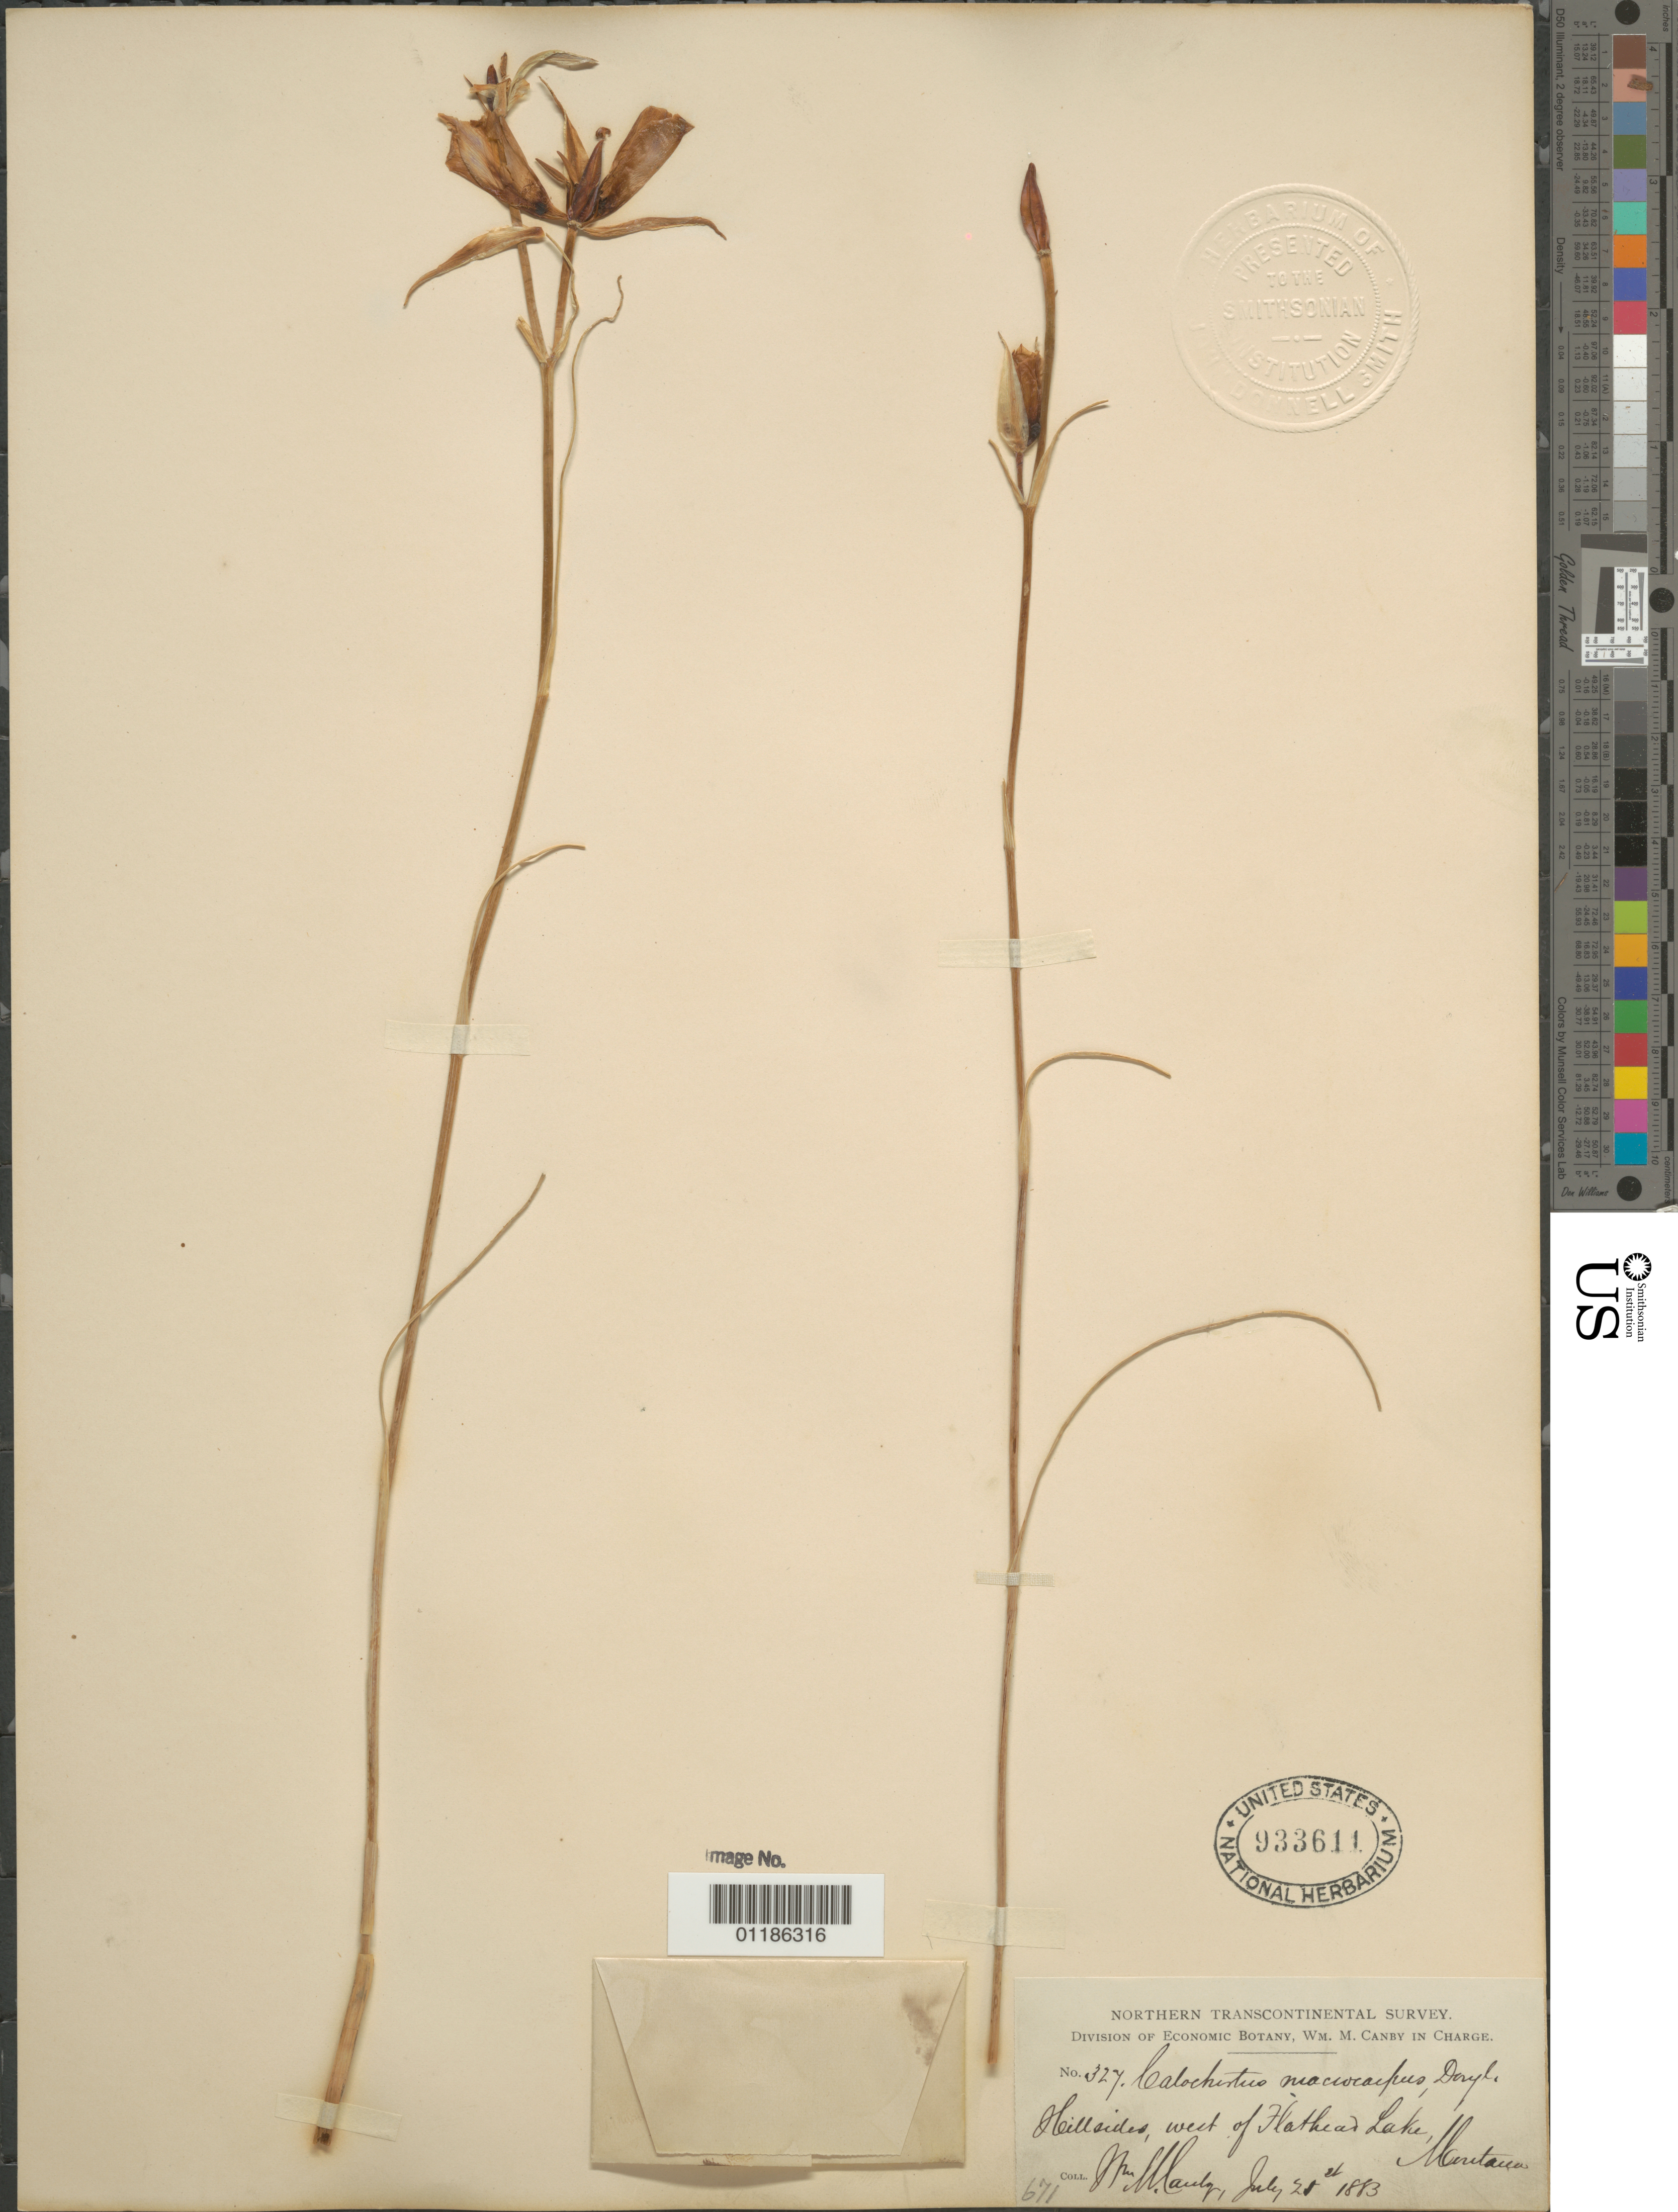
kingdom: Plantae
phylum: Tracheophyta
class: Liliopsida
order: Liliales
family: Liliaceae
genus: Calochortus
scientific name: Calochortus macrocarpus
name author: Douglas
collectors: W. M. Canby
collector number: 327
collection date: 1883-07-21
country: United States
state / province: Montana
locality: West of Flathead Lake.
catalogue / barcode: US 933611